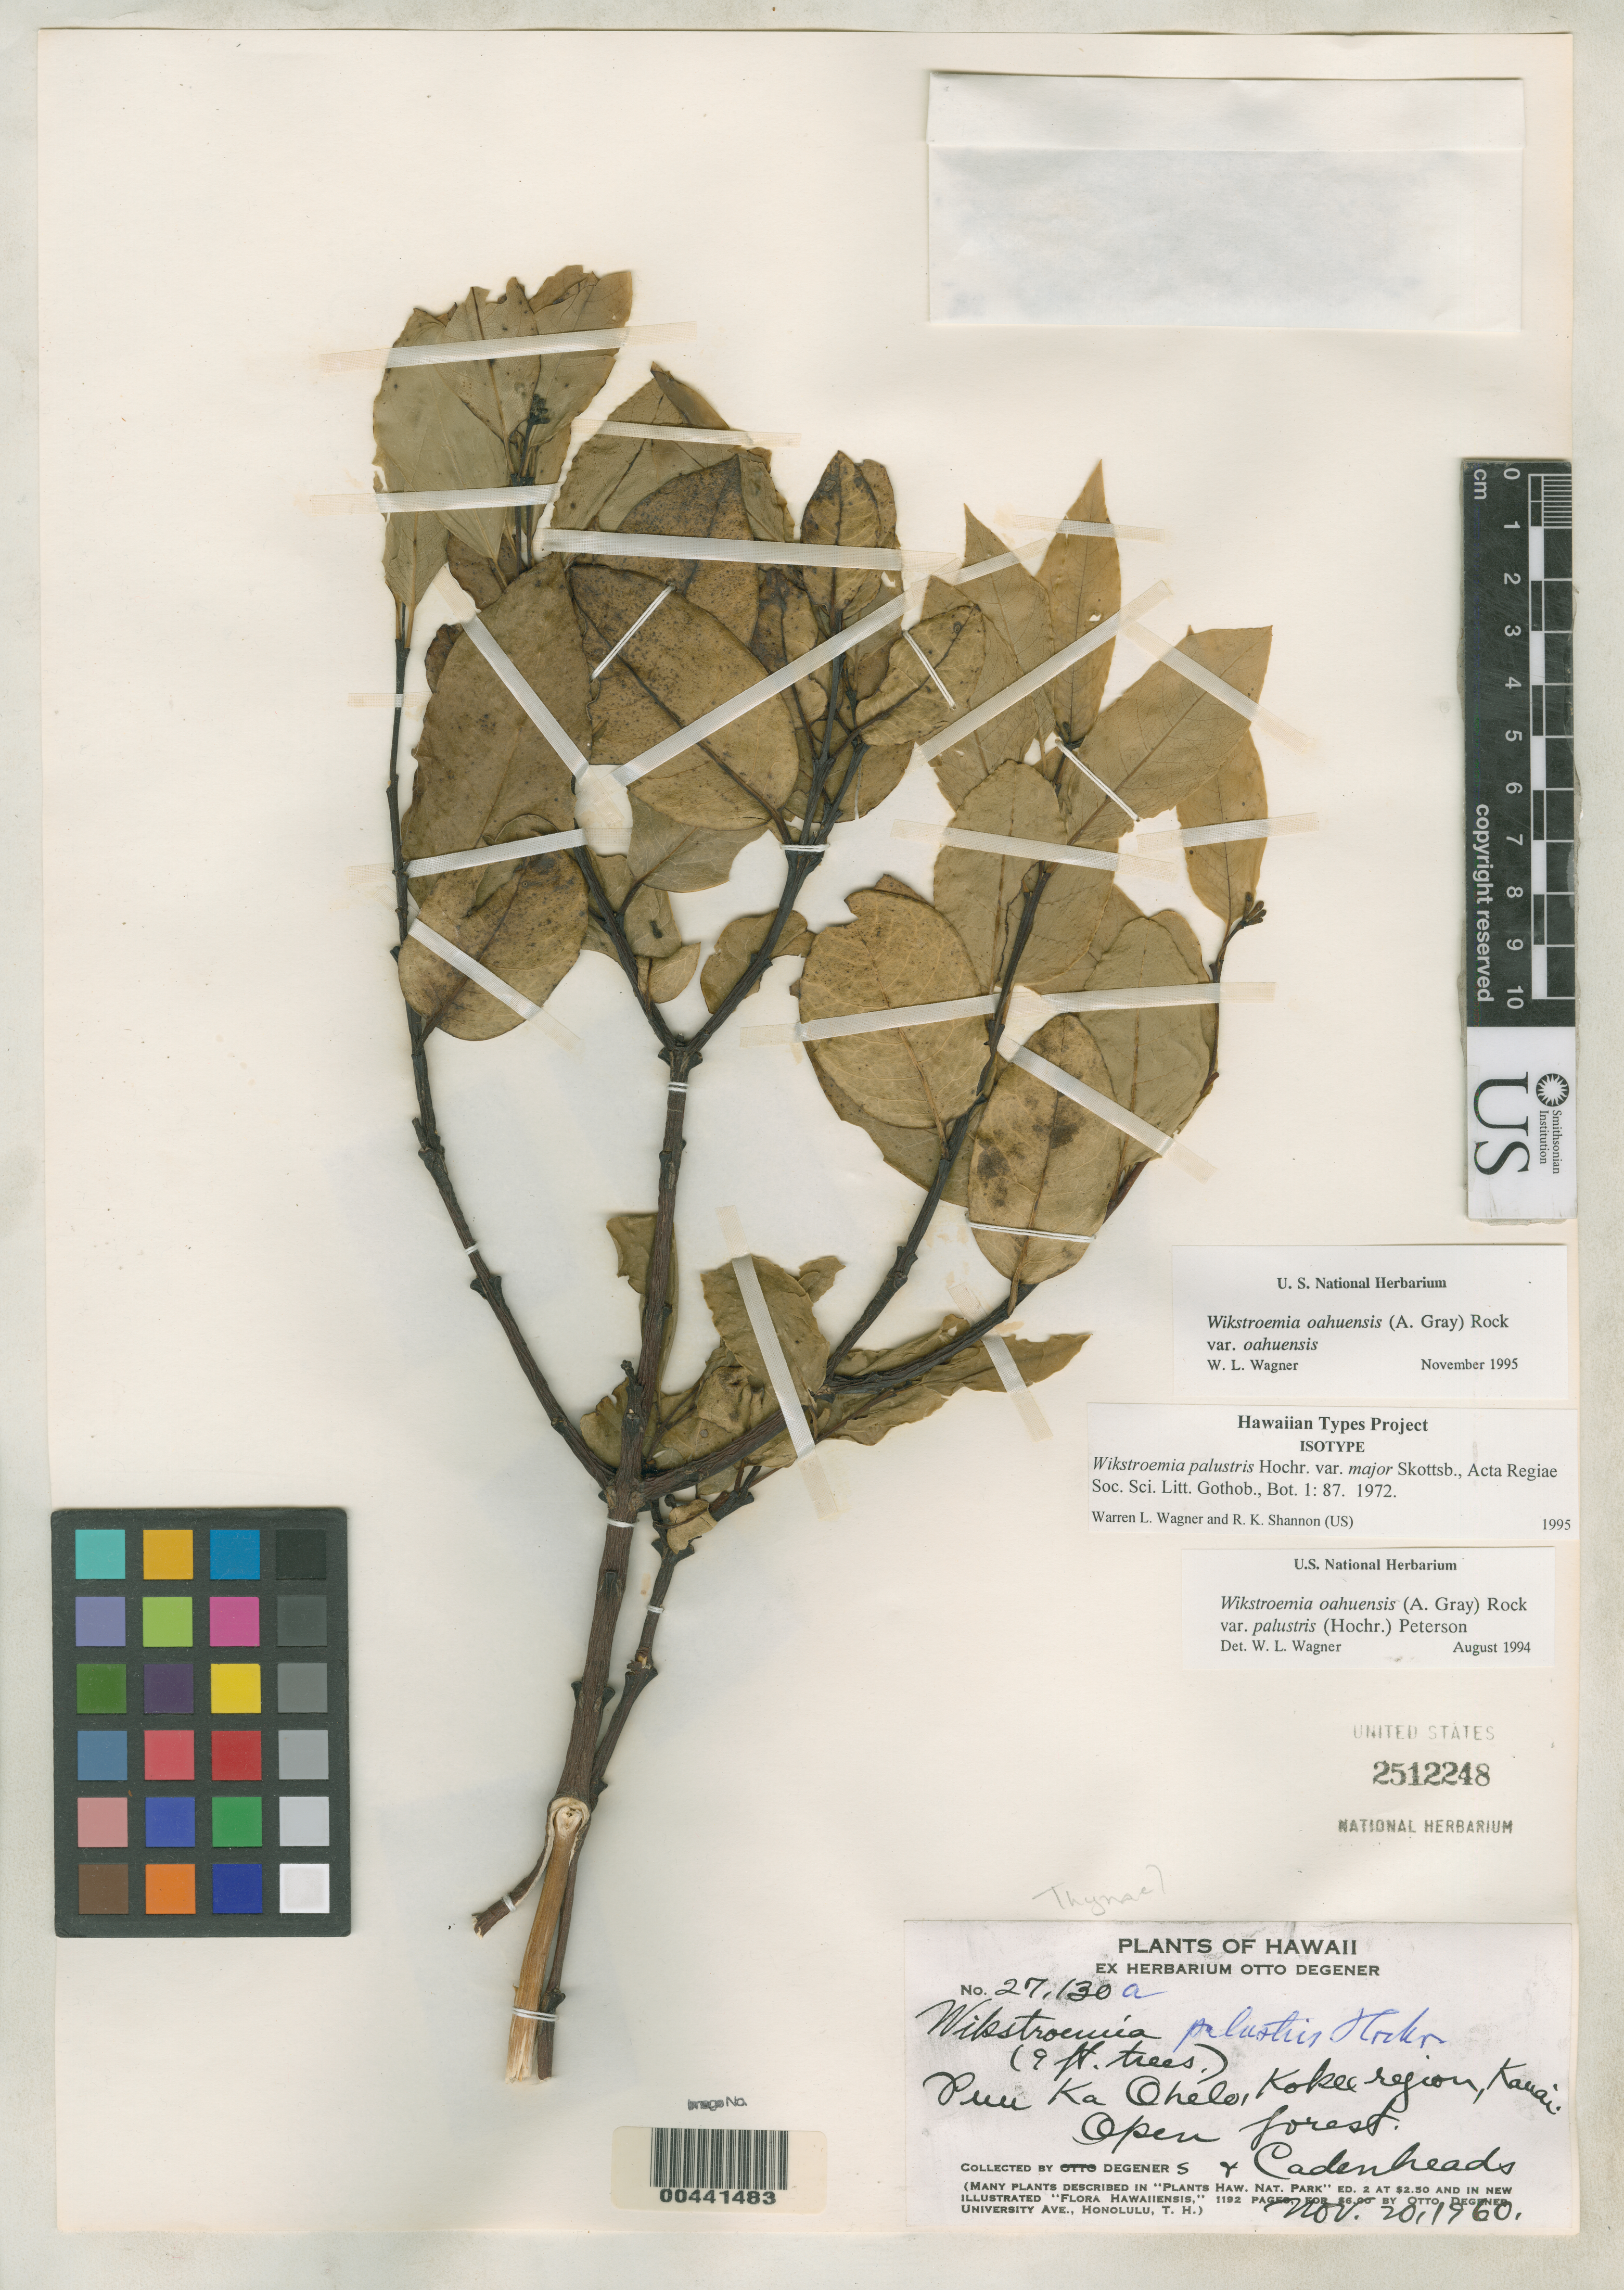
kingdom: Plantae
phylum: Tracheophyta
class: Magnoliopsida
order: Malvales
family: Thymelaeaceae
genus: Wikstroemia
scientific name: Wikstroemia palustris var. major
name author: Skottsb.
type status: Isotype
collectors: O. Degener, I. Degener & W. Cadenheads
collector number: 27130 a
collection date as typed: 20 Nov 1960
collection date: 1960-11-20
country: United States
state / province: Hawaii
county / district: Kauai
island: Kaua'i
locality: Puu Ka Ohelo, Kokee Region.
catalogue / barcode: US 2512248